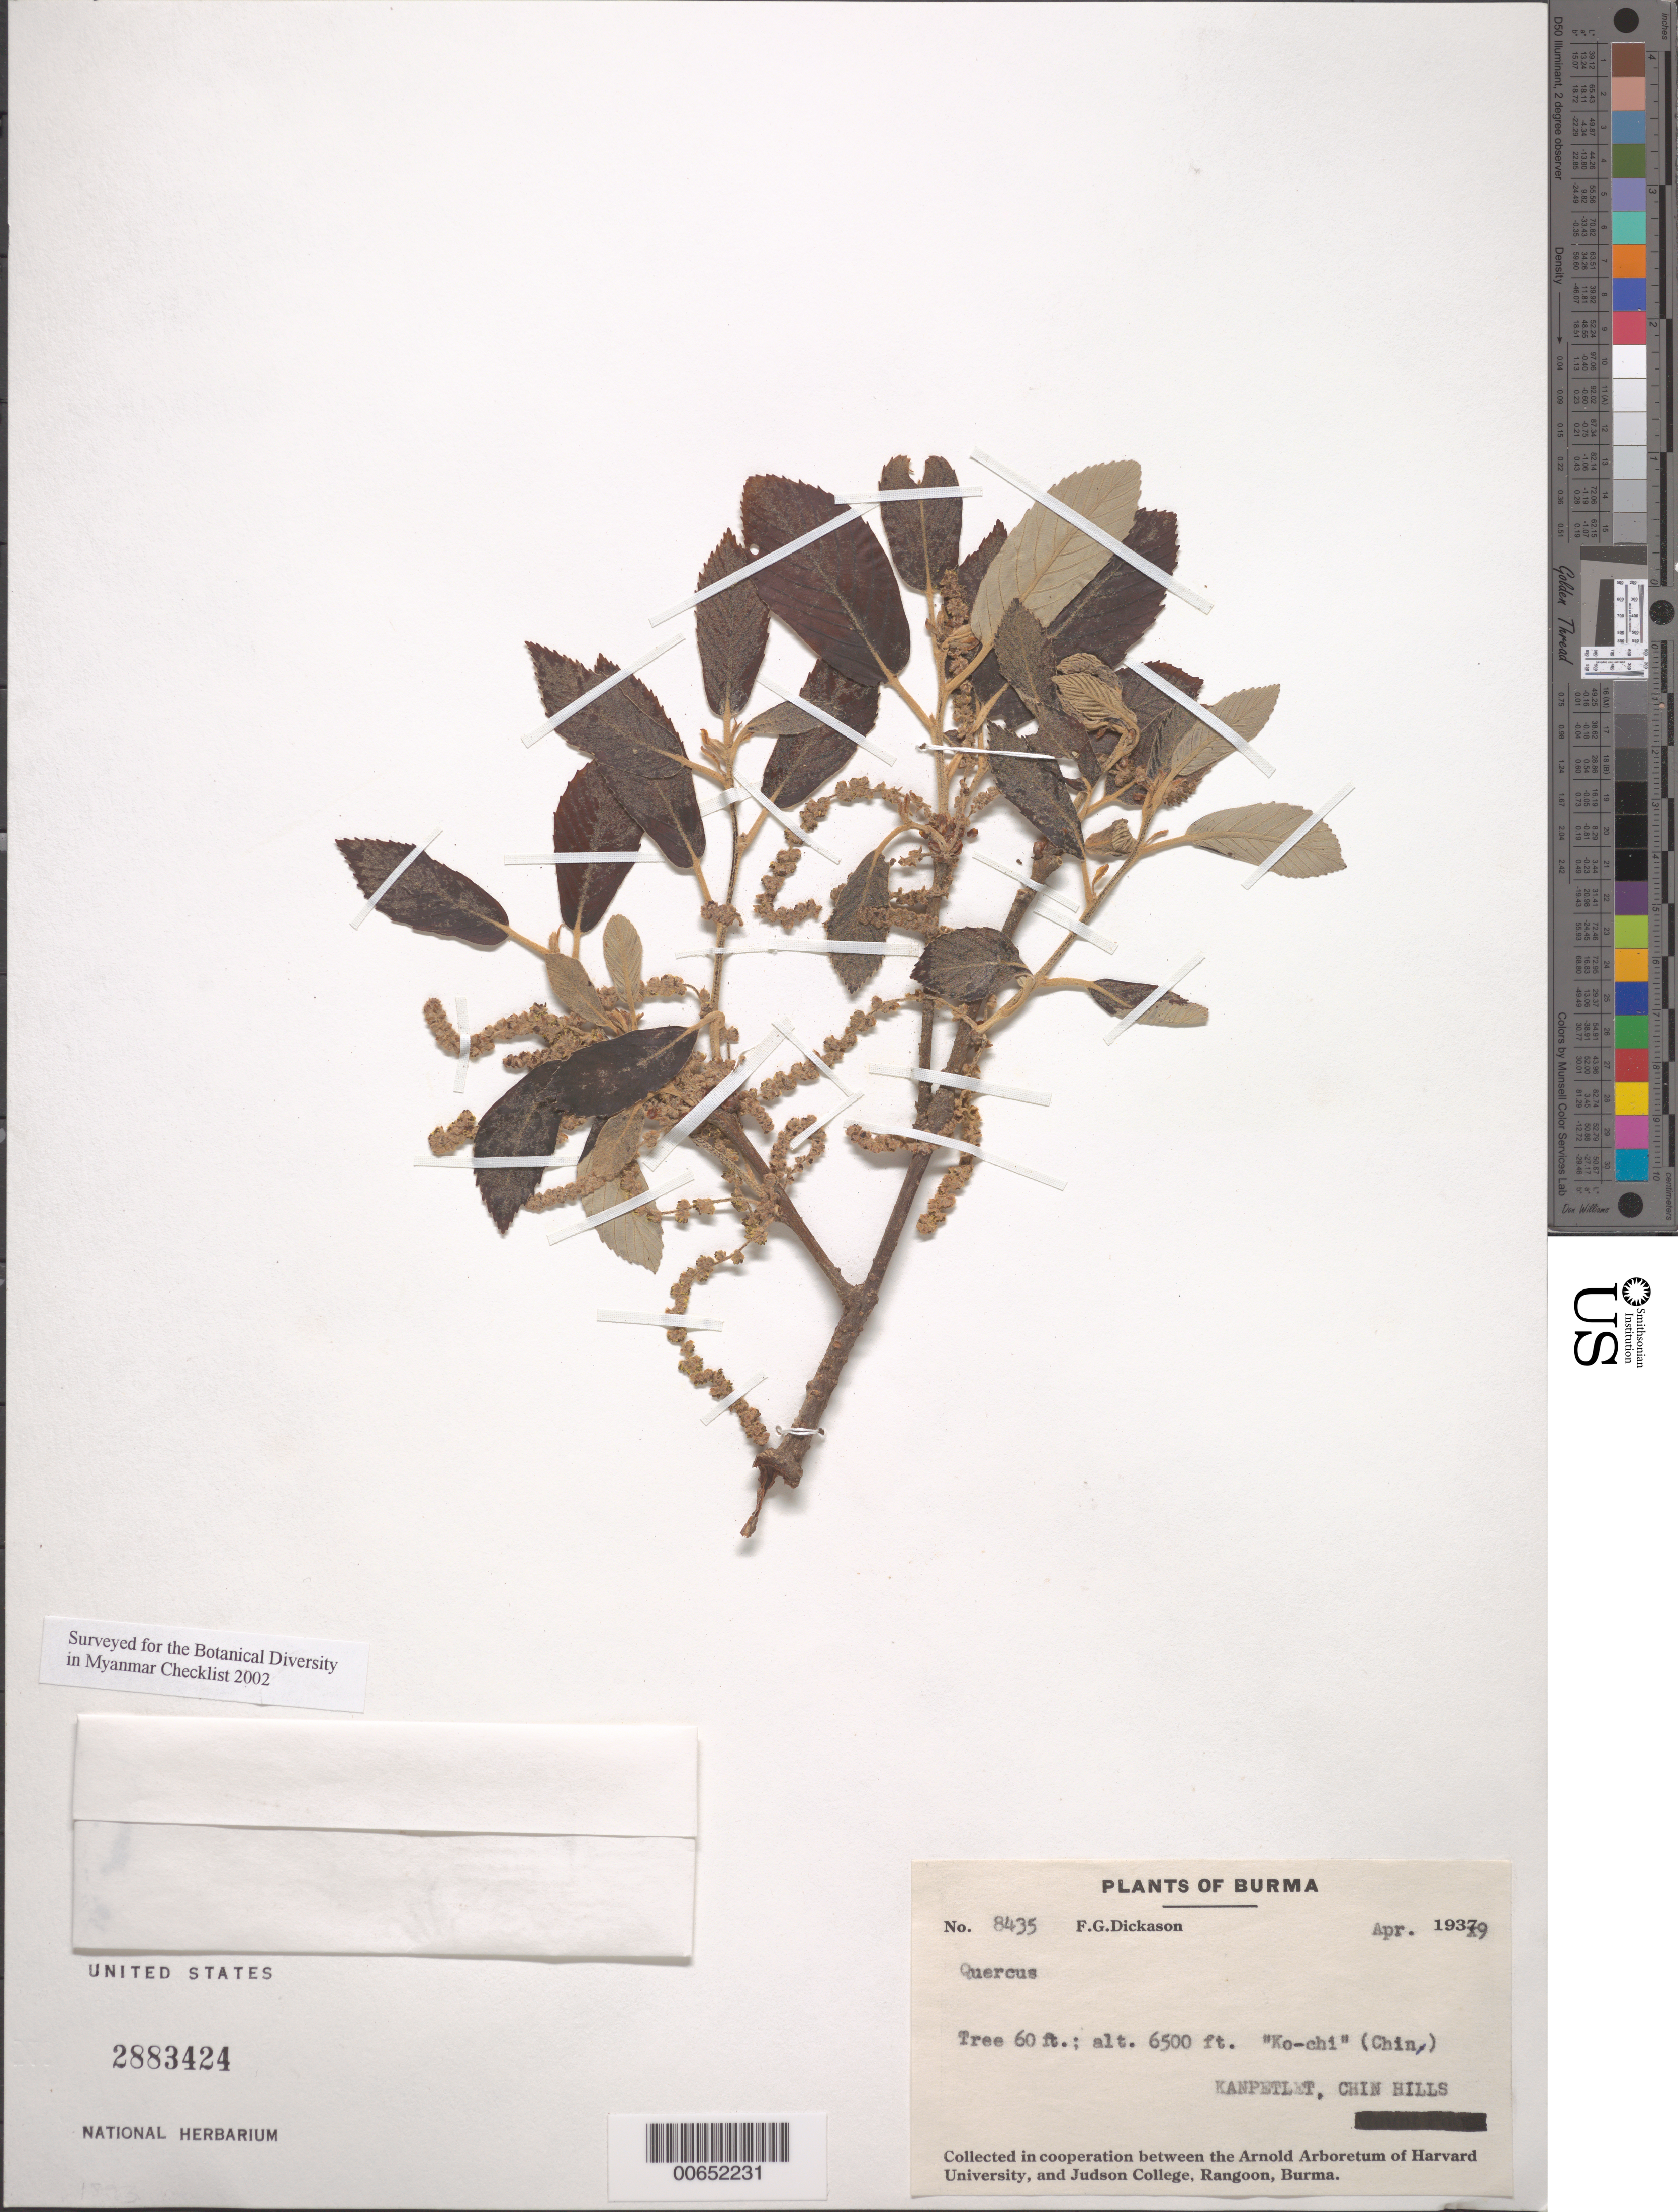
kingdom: Plantae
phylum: Tracheophyta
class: Magnoliopsida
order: Fagales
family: Fagaceae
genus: Quercus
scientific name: Quercus sp.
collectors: F. Dickason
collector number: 8435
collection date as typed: Apr 1939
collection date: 1939-04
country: Myanmar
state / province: Chin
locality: Kanpetlet, Chin Hills.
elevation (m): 1981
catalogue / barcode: US 2883424